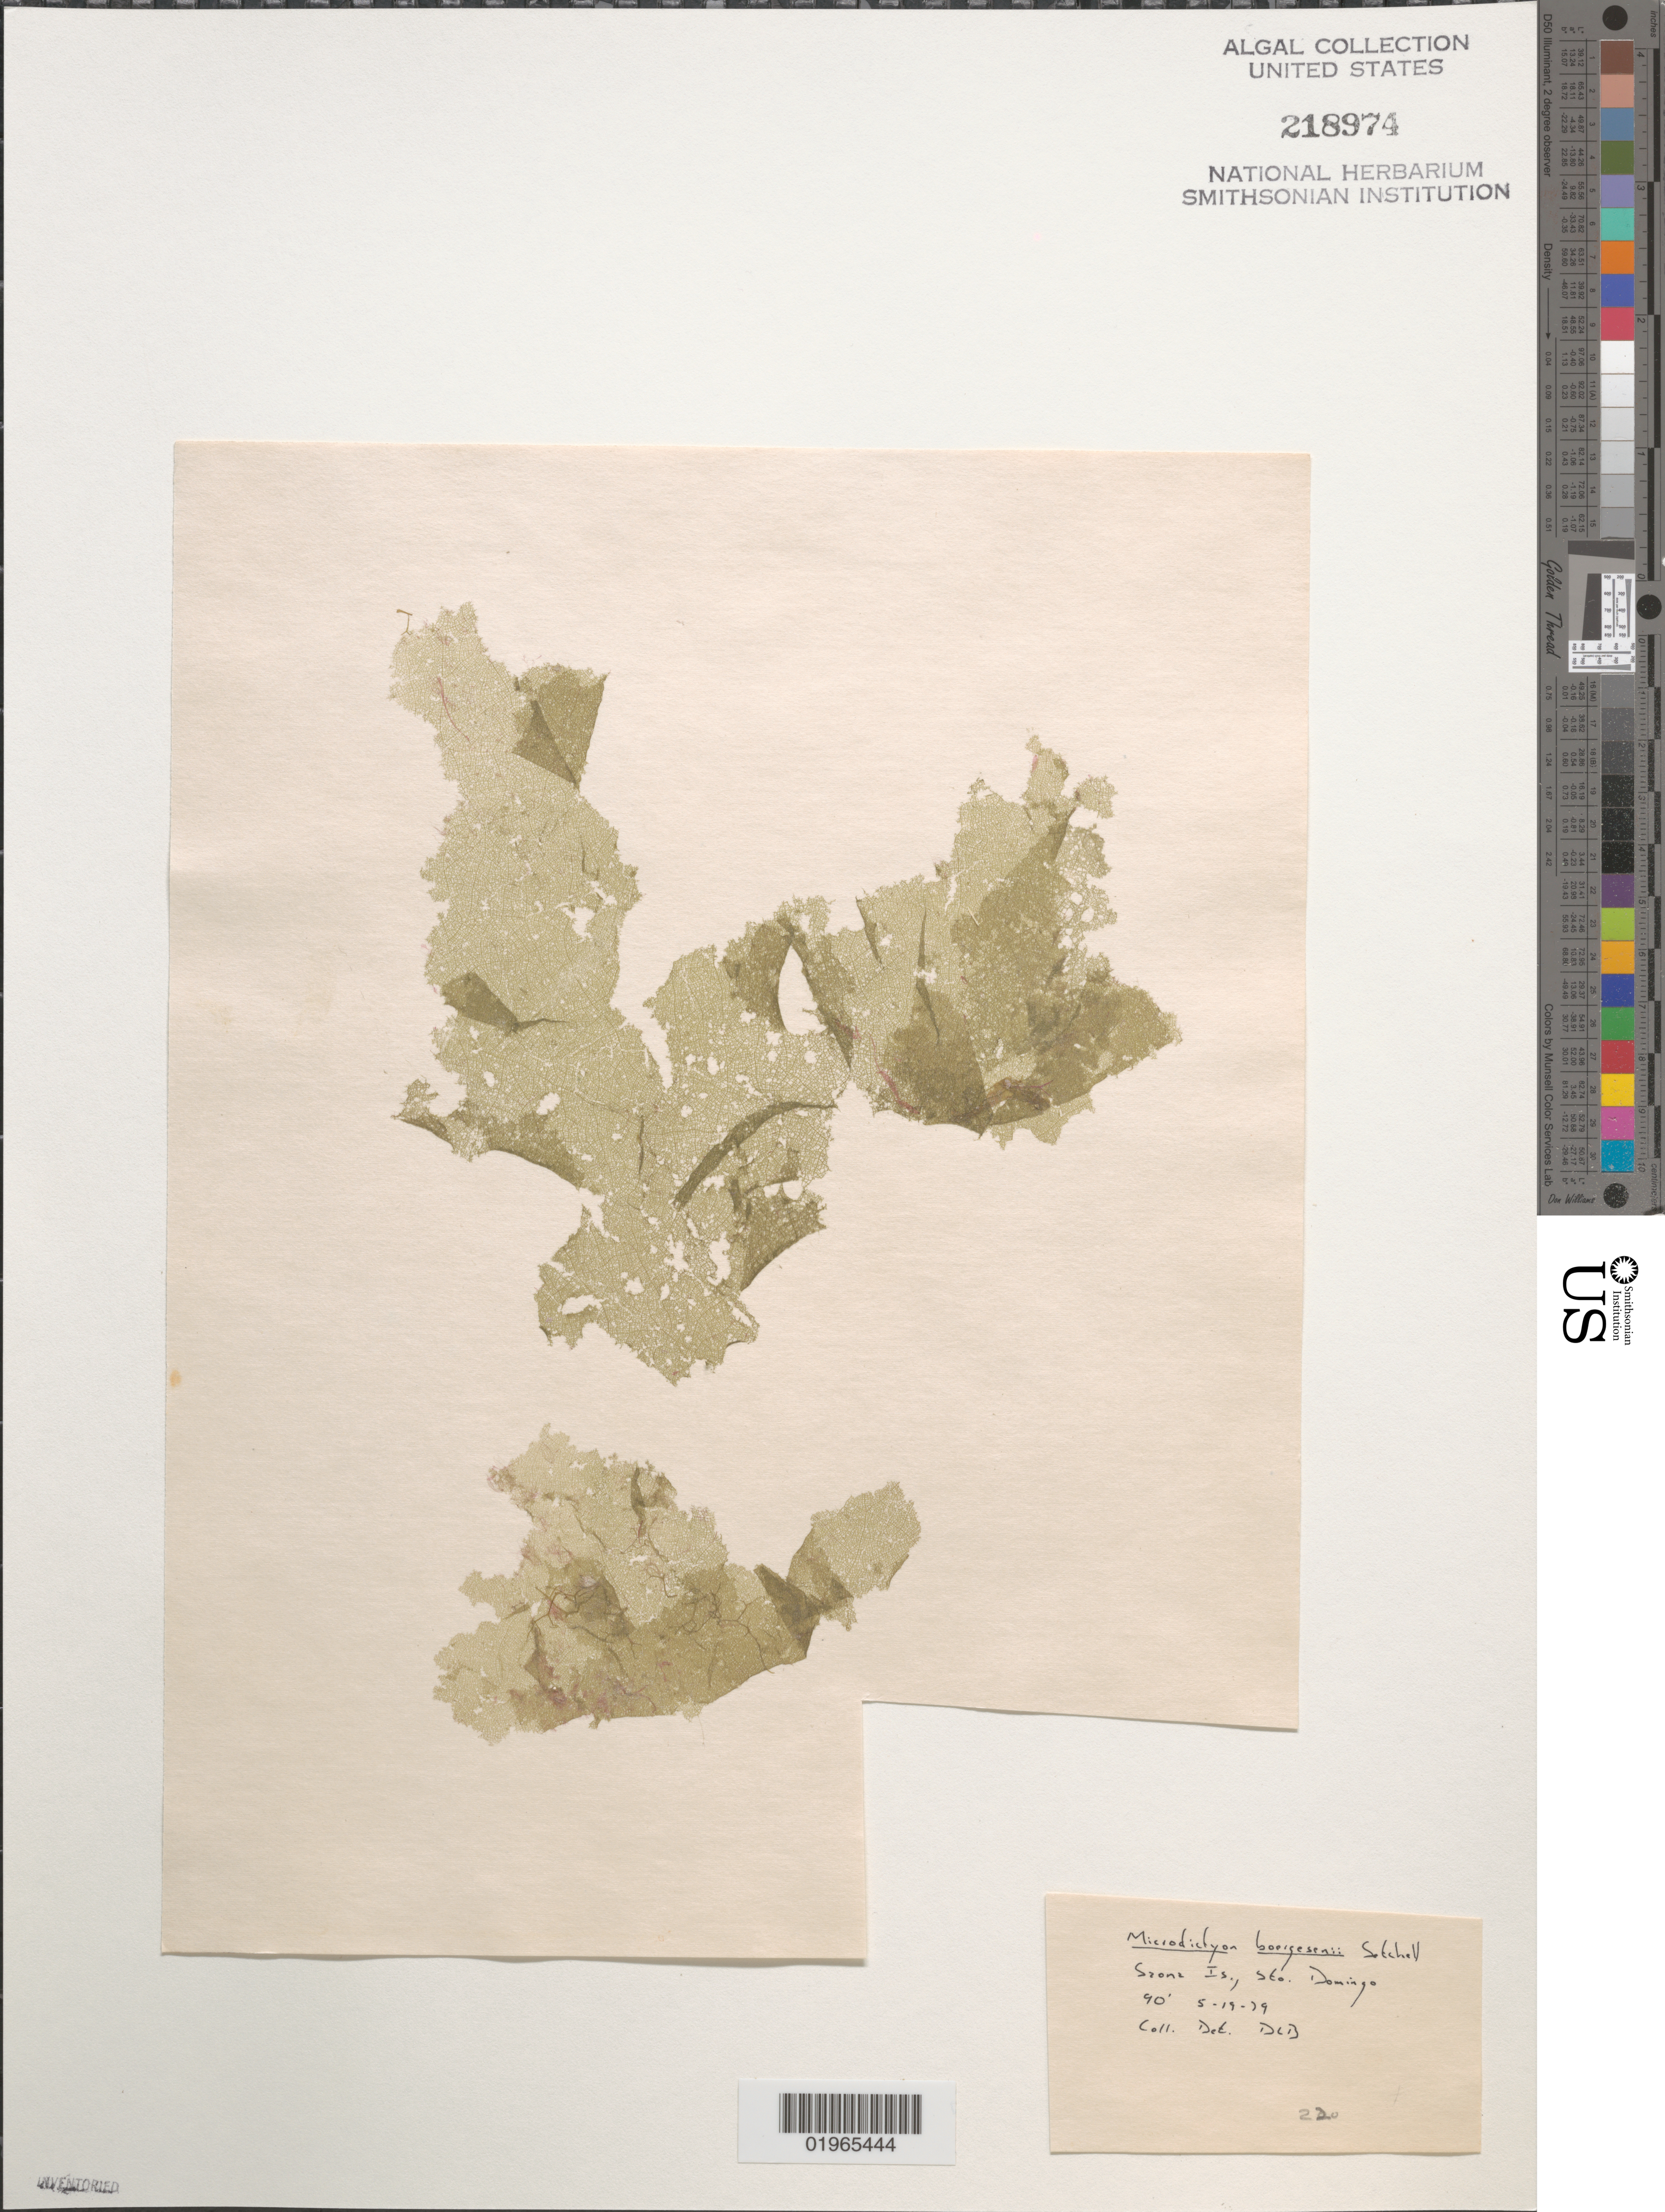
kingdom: Plantae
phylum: Chlorophyta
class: Ulvophyceae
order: Cladophorales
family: Anadyomenaceae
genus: Microdictyon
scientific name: Microdictyon boergesenii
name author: Setch.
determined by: Ballantine, D. L.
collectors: D.L. Ballantine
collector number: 220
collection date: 1979-05-19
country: Dominican Republic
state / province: Santo Domingo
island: Saona Island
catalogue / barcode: US 218974